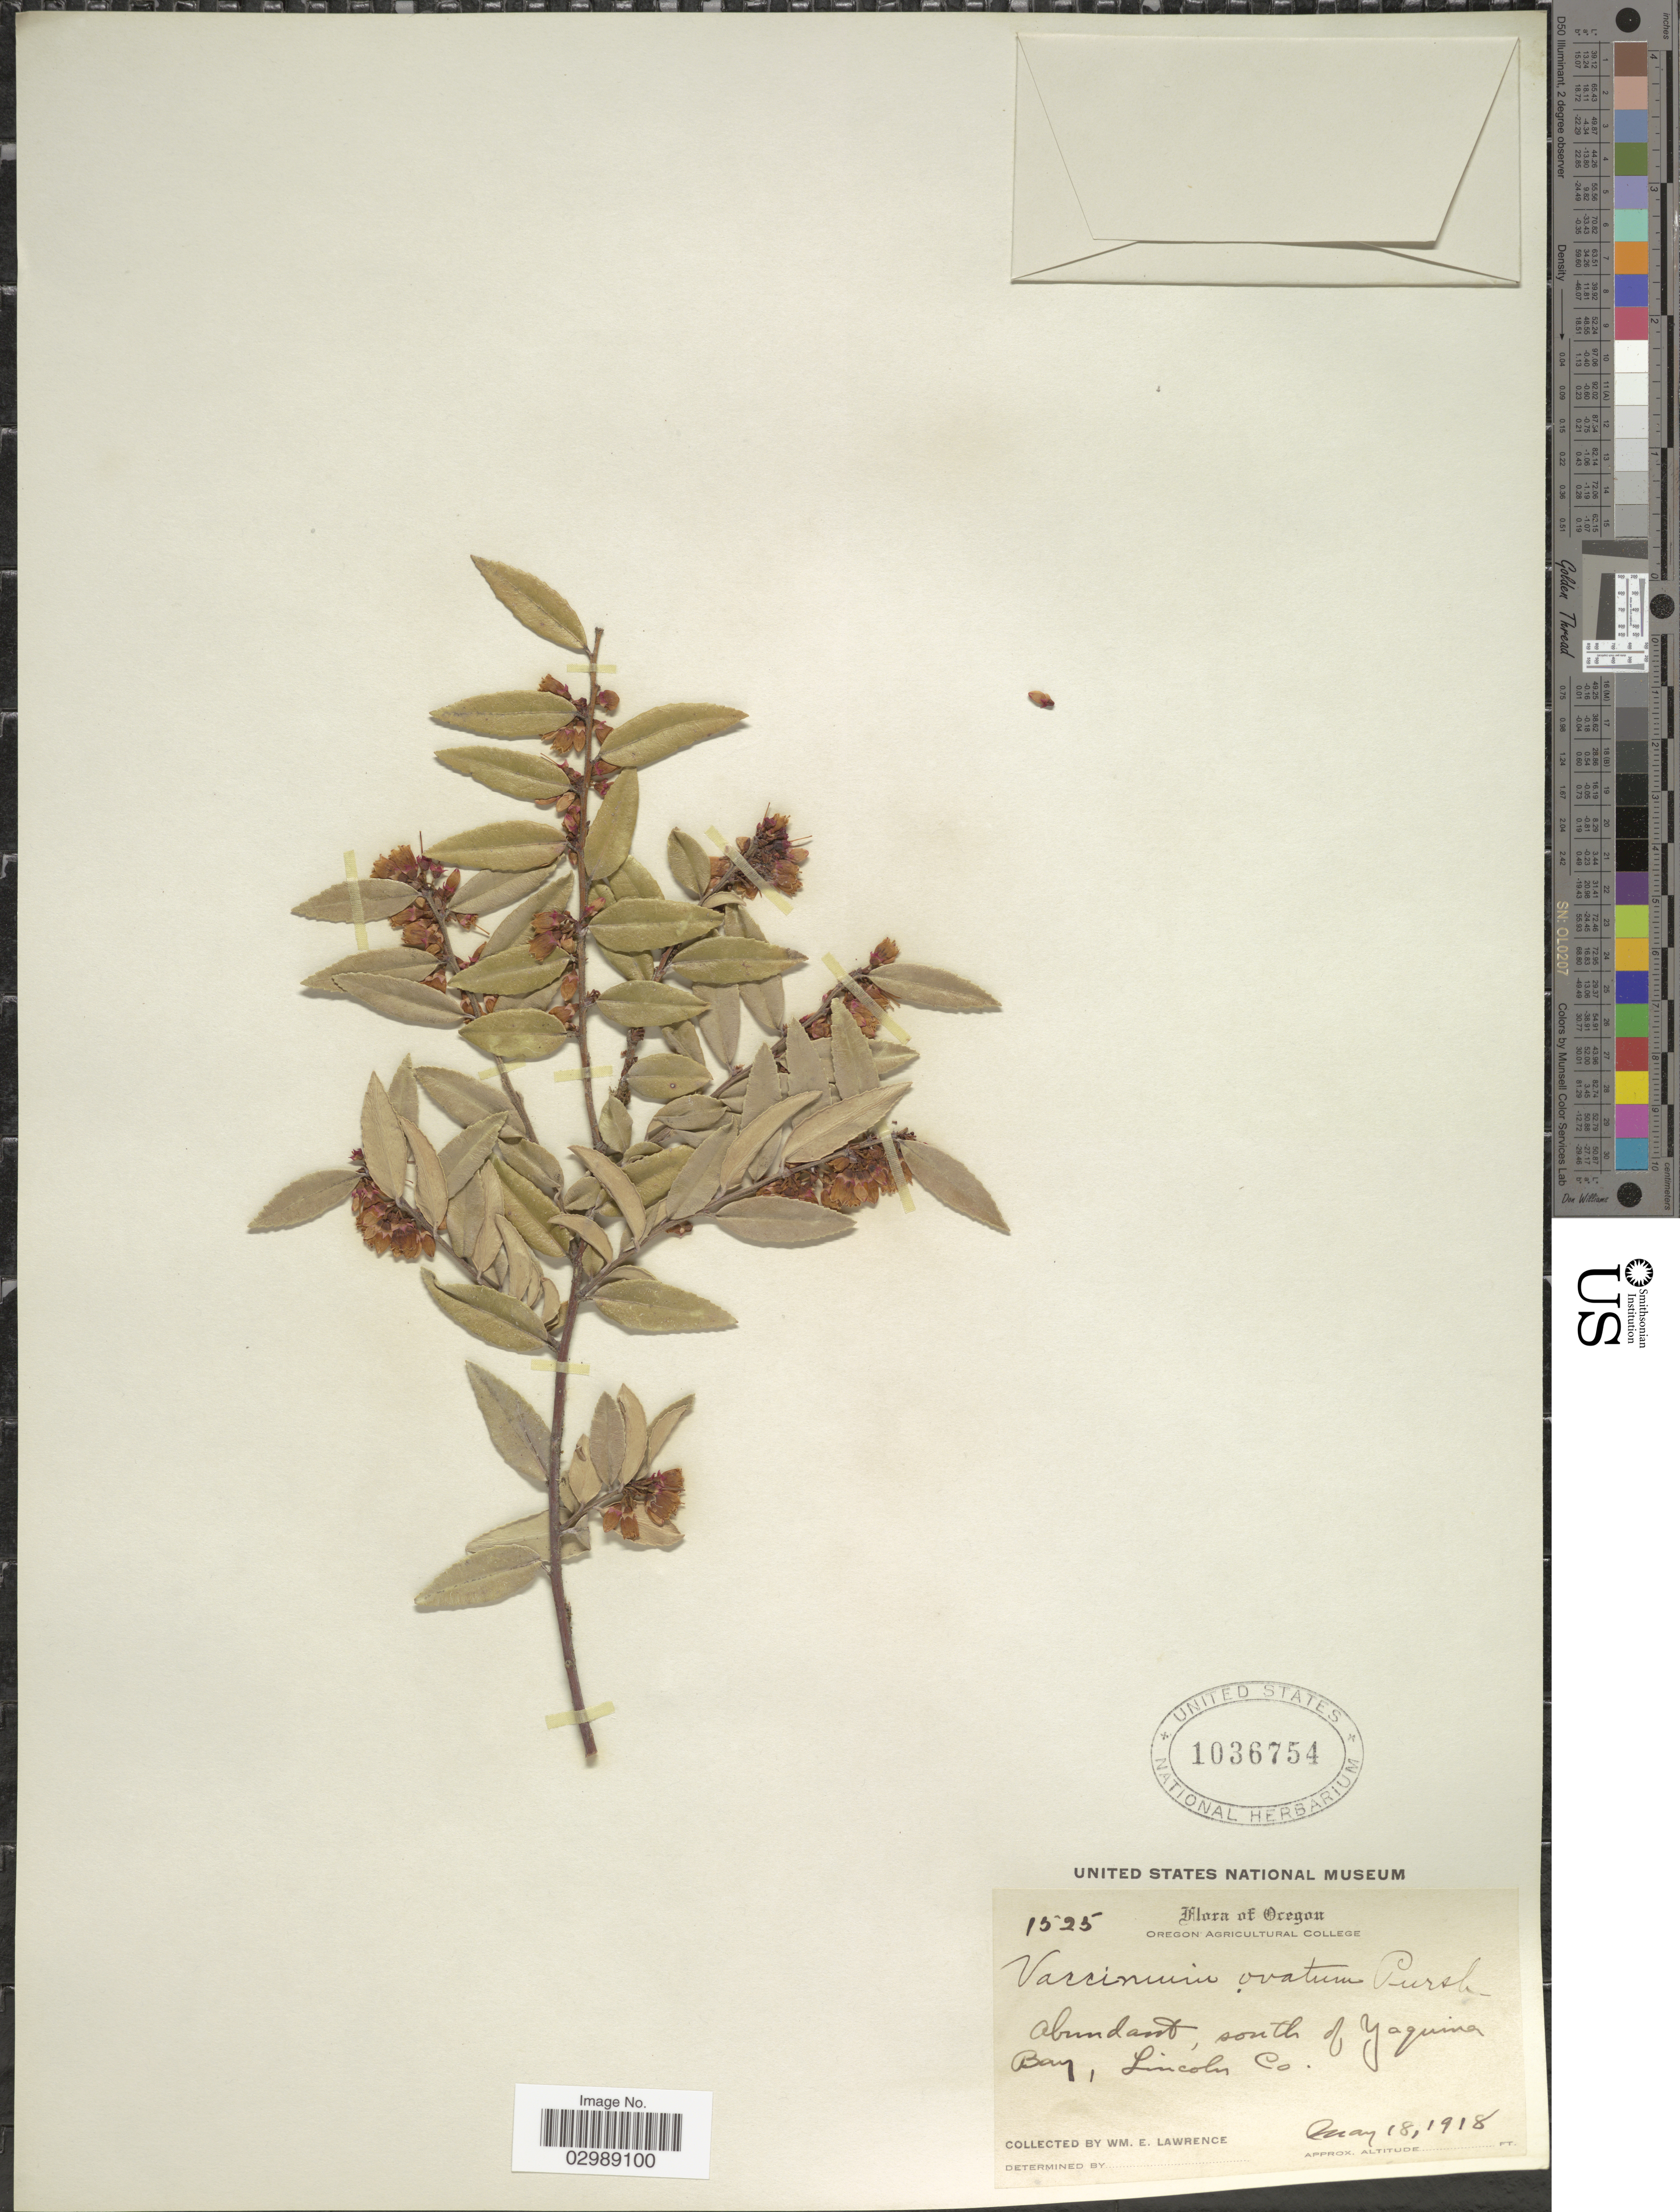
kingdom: Plantae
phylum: Tracheophyta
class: Magnoliopsida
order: Ericales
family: Ericaceae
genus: Vaccinium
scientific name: Vaccinium ovatum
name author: Pursh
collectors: W. Lawrence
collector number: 1525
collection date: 1918-05-18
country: United States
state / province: Oregon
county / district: Lincoln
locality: Abundant, south of Yaquina Bay, Lincoln Co.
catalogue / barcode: US 1036754